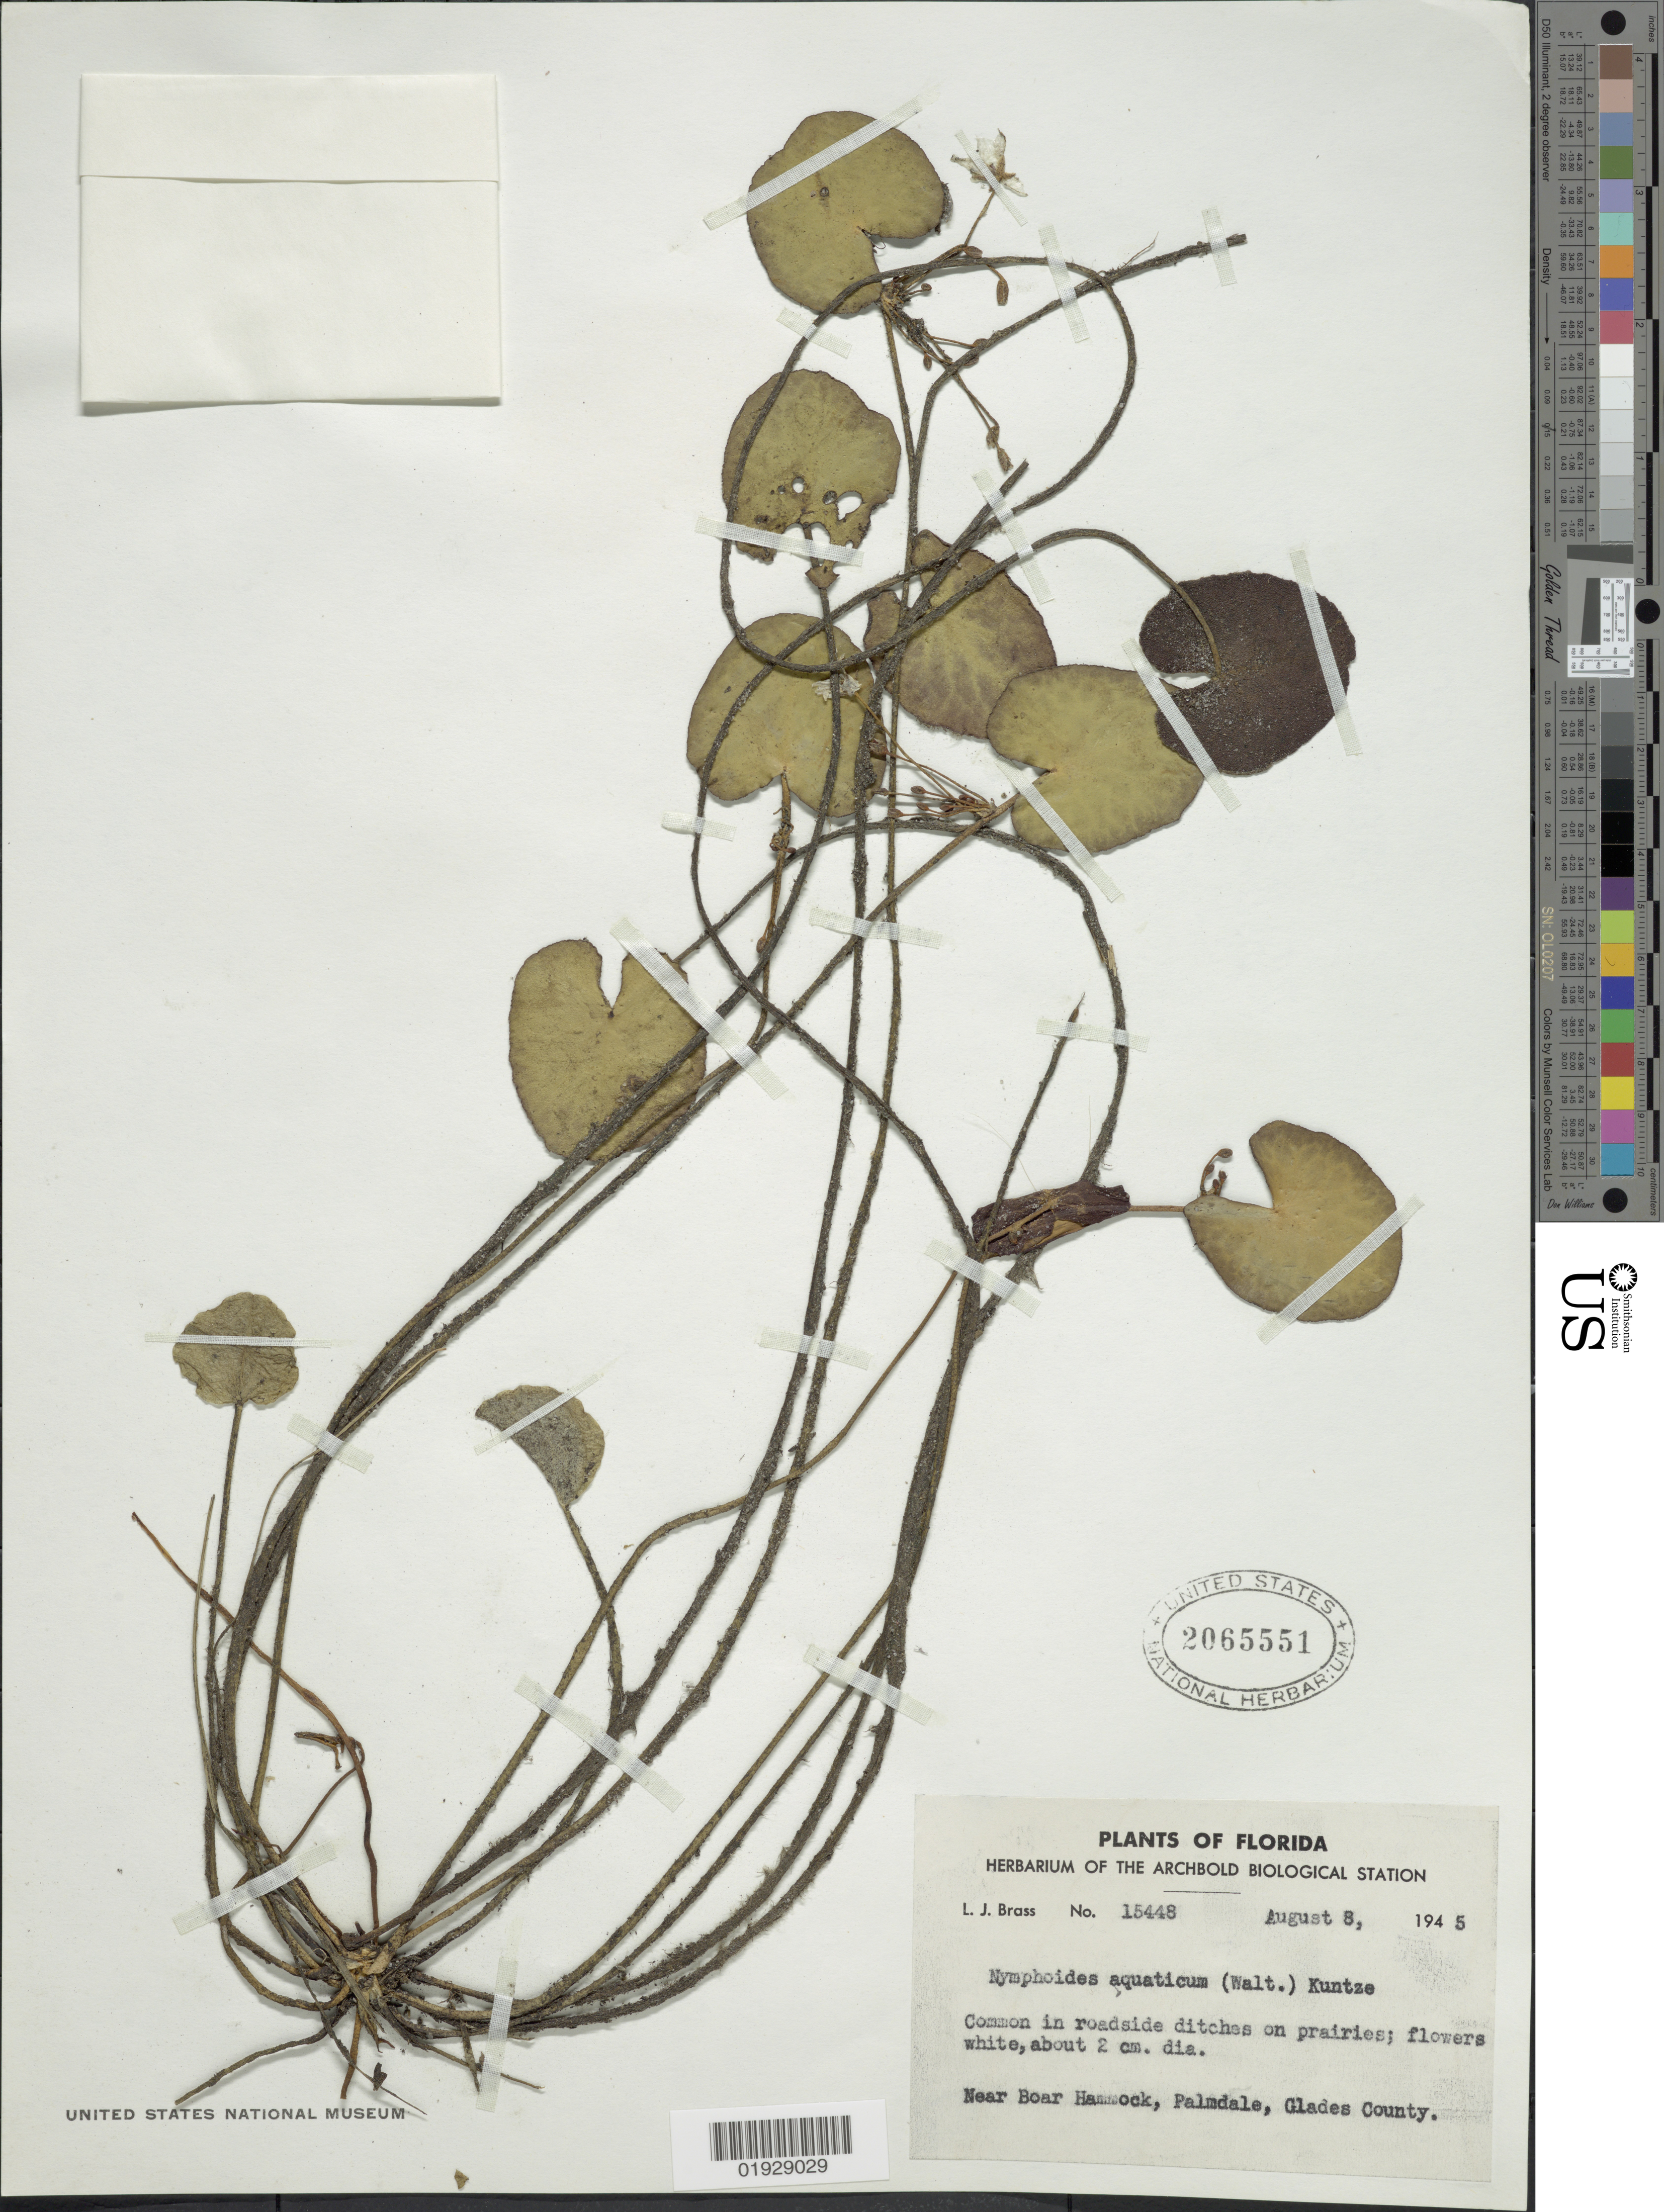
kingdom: Plantae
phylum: Tracheophyta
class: Magnoliopsida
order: Asterales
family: Menyanthaceae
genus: Nymphoides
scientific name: Nymphoides aquatica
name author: (J.F. Gmel.) Kuntze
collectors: L. J. Brass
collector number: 15448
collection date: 1945-08-08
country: United States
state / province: Florida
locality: Near Boar Hammock, Palmdale, Glades County.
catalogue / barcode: US 2065551